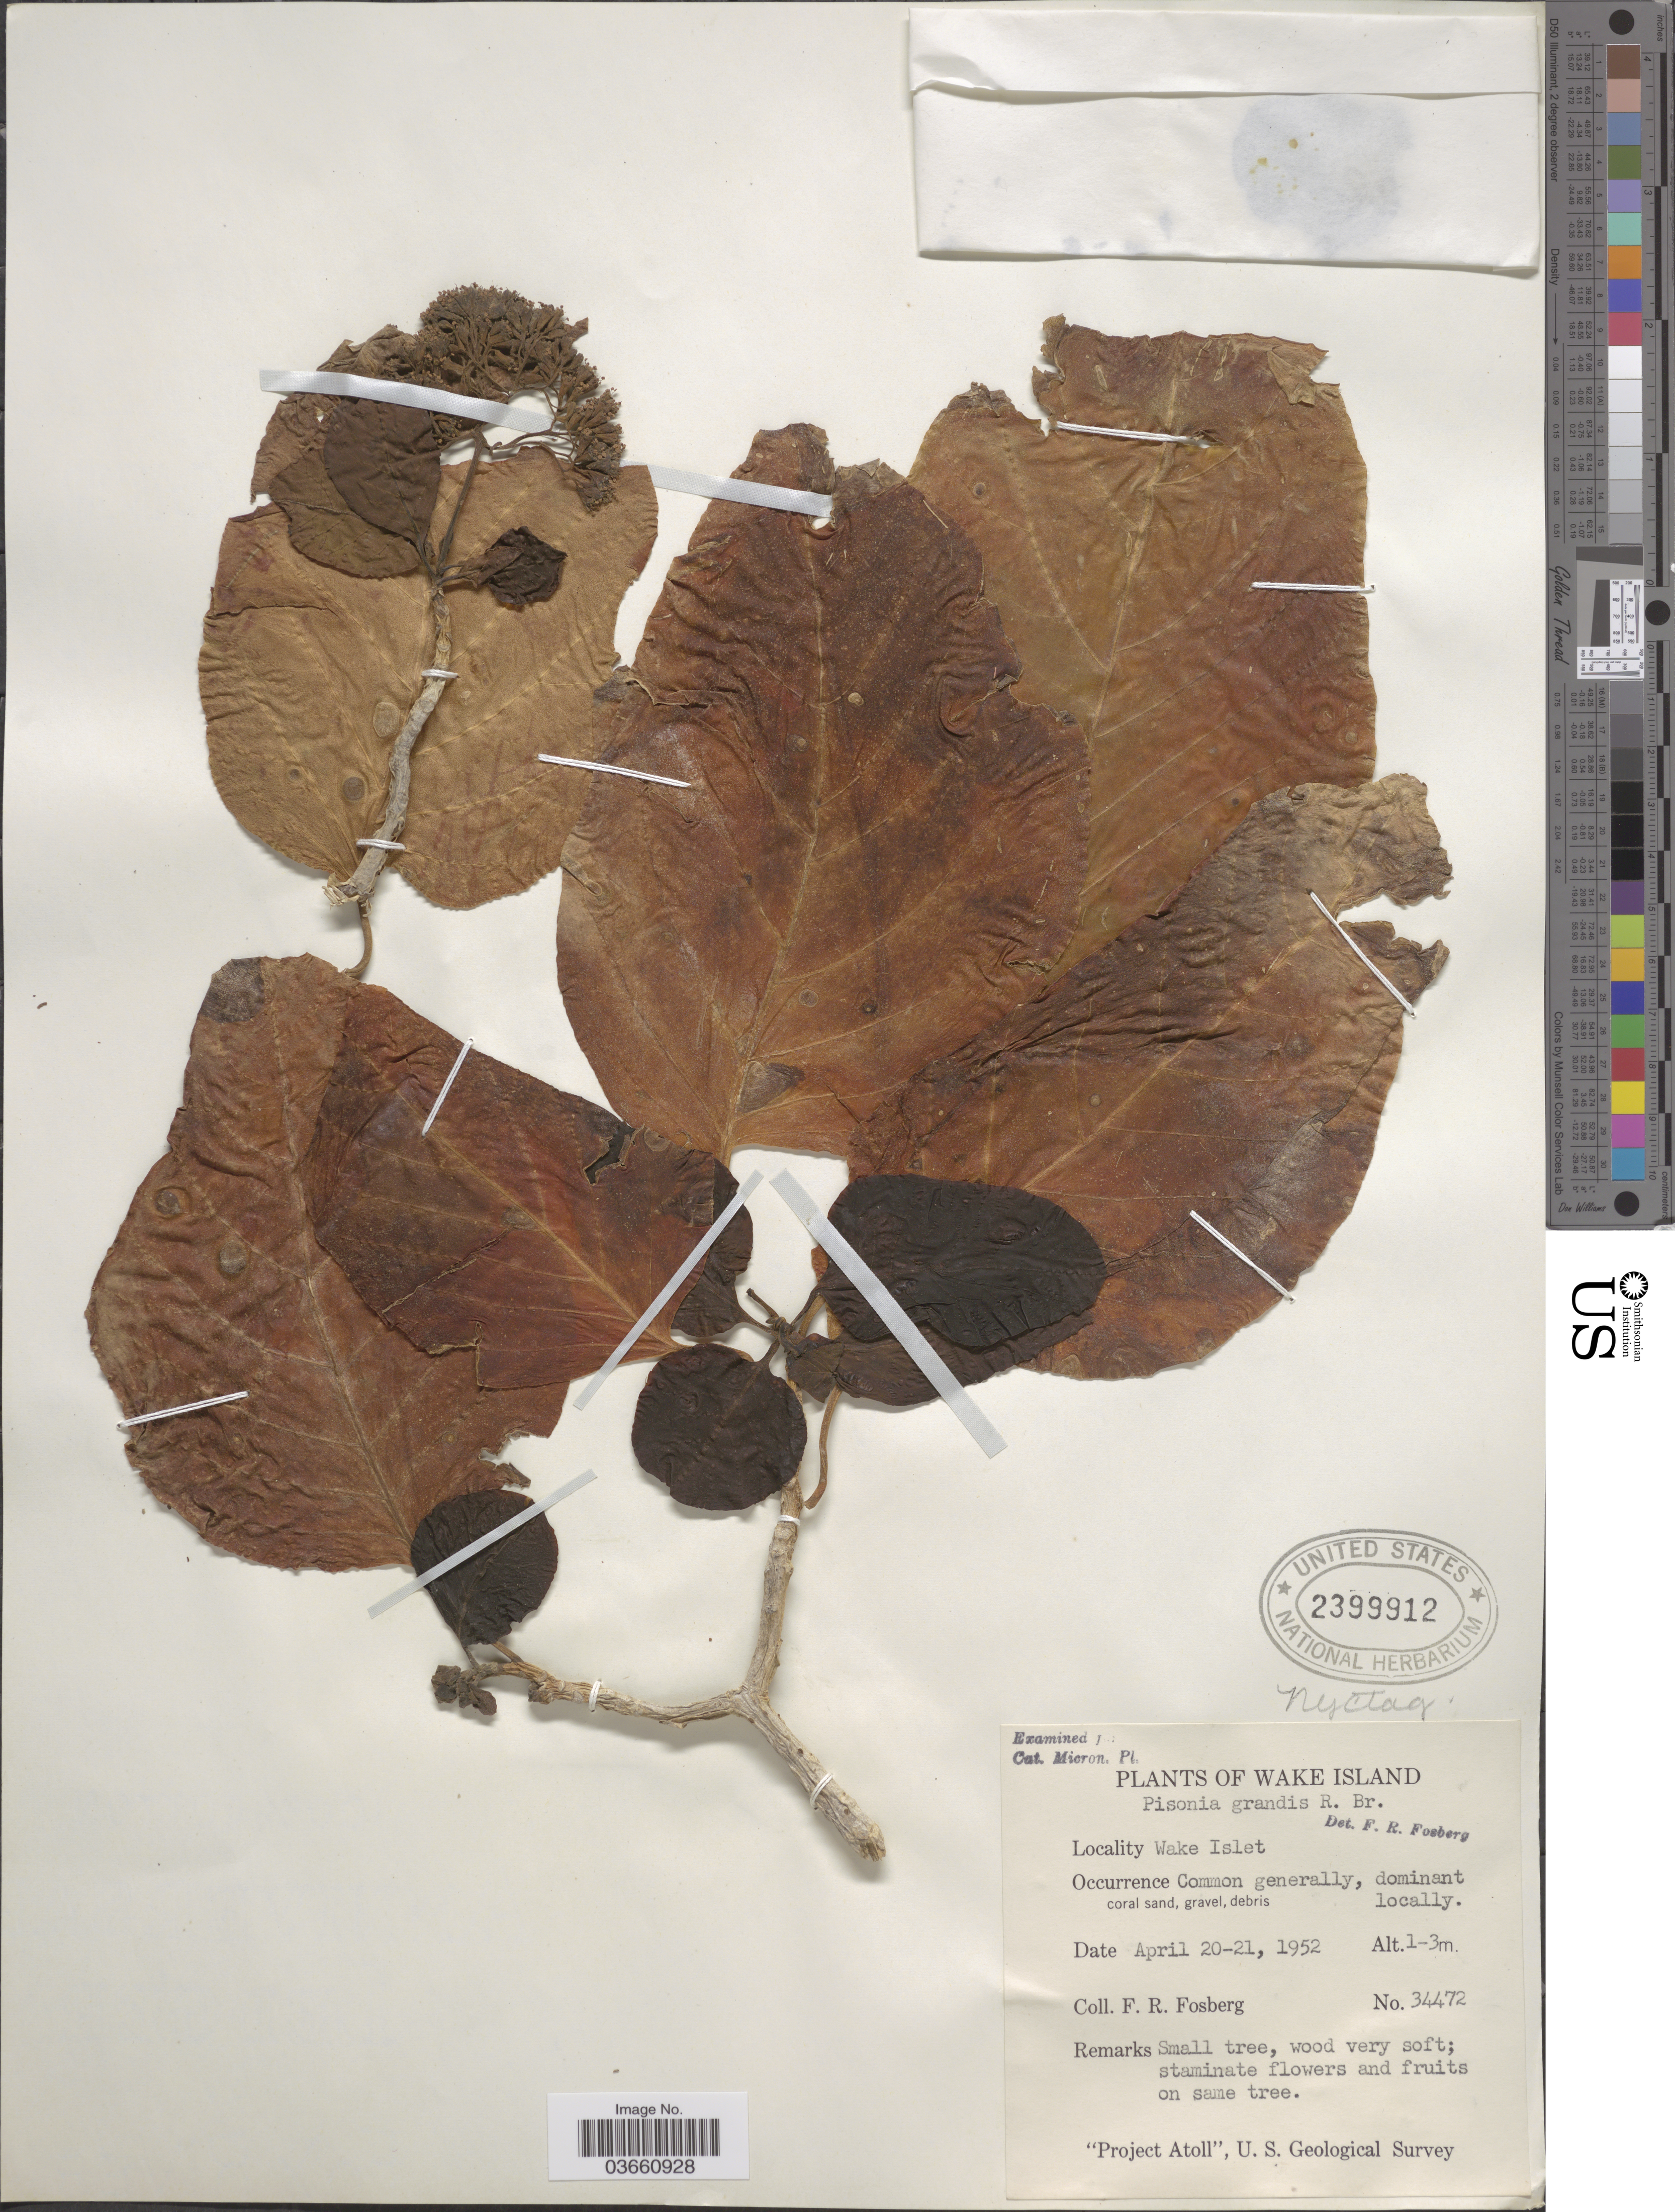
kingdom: Plantae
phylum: Tracheophyta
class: Magnoliopsida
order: Caryophyllales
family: Nyctaginaceae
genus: Pisonia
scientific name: Pisonia grandis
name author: R. Br.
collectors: F. R. Fosberg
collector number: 34472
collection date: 1952-04-20/1952-04-21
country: U.S. Administered Pacific Islands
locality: Wake Island. Wake Islet.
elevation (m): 1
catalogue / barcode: US 2399912